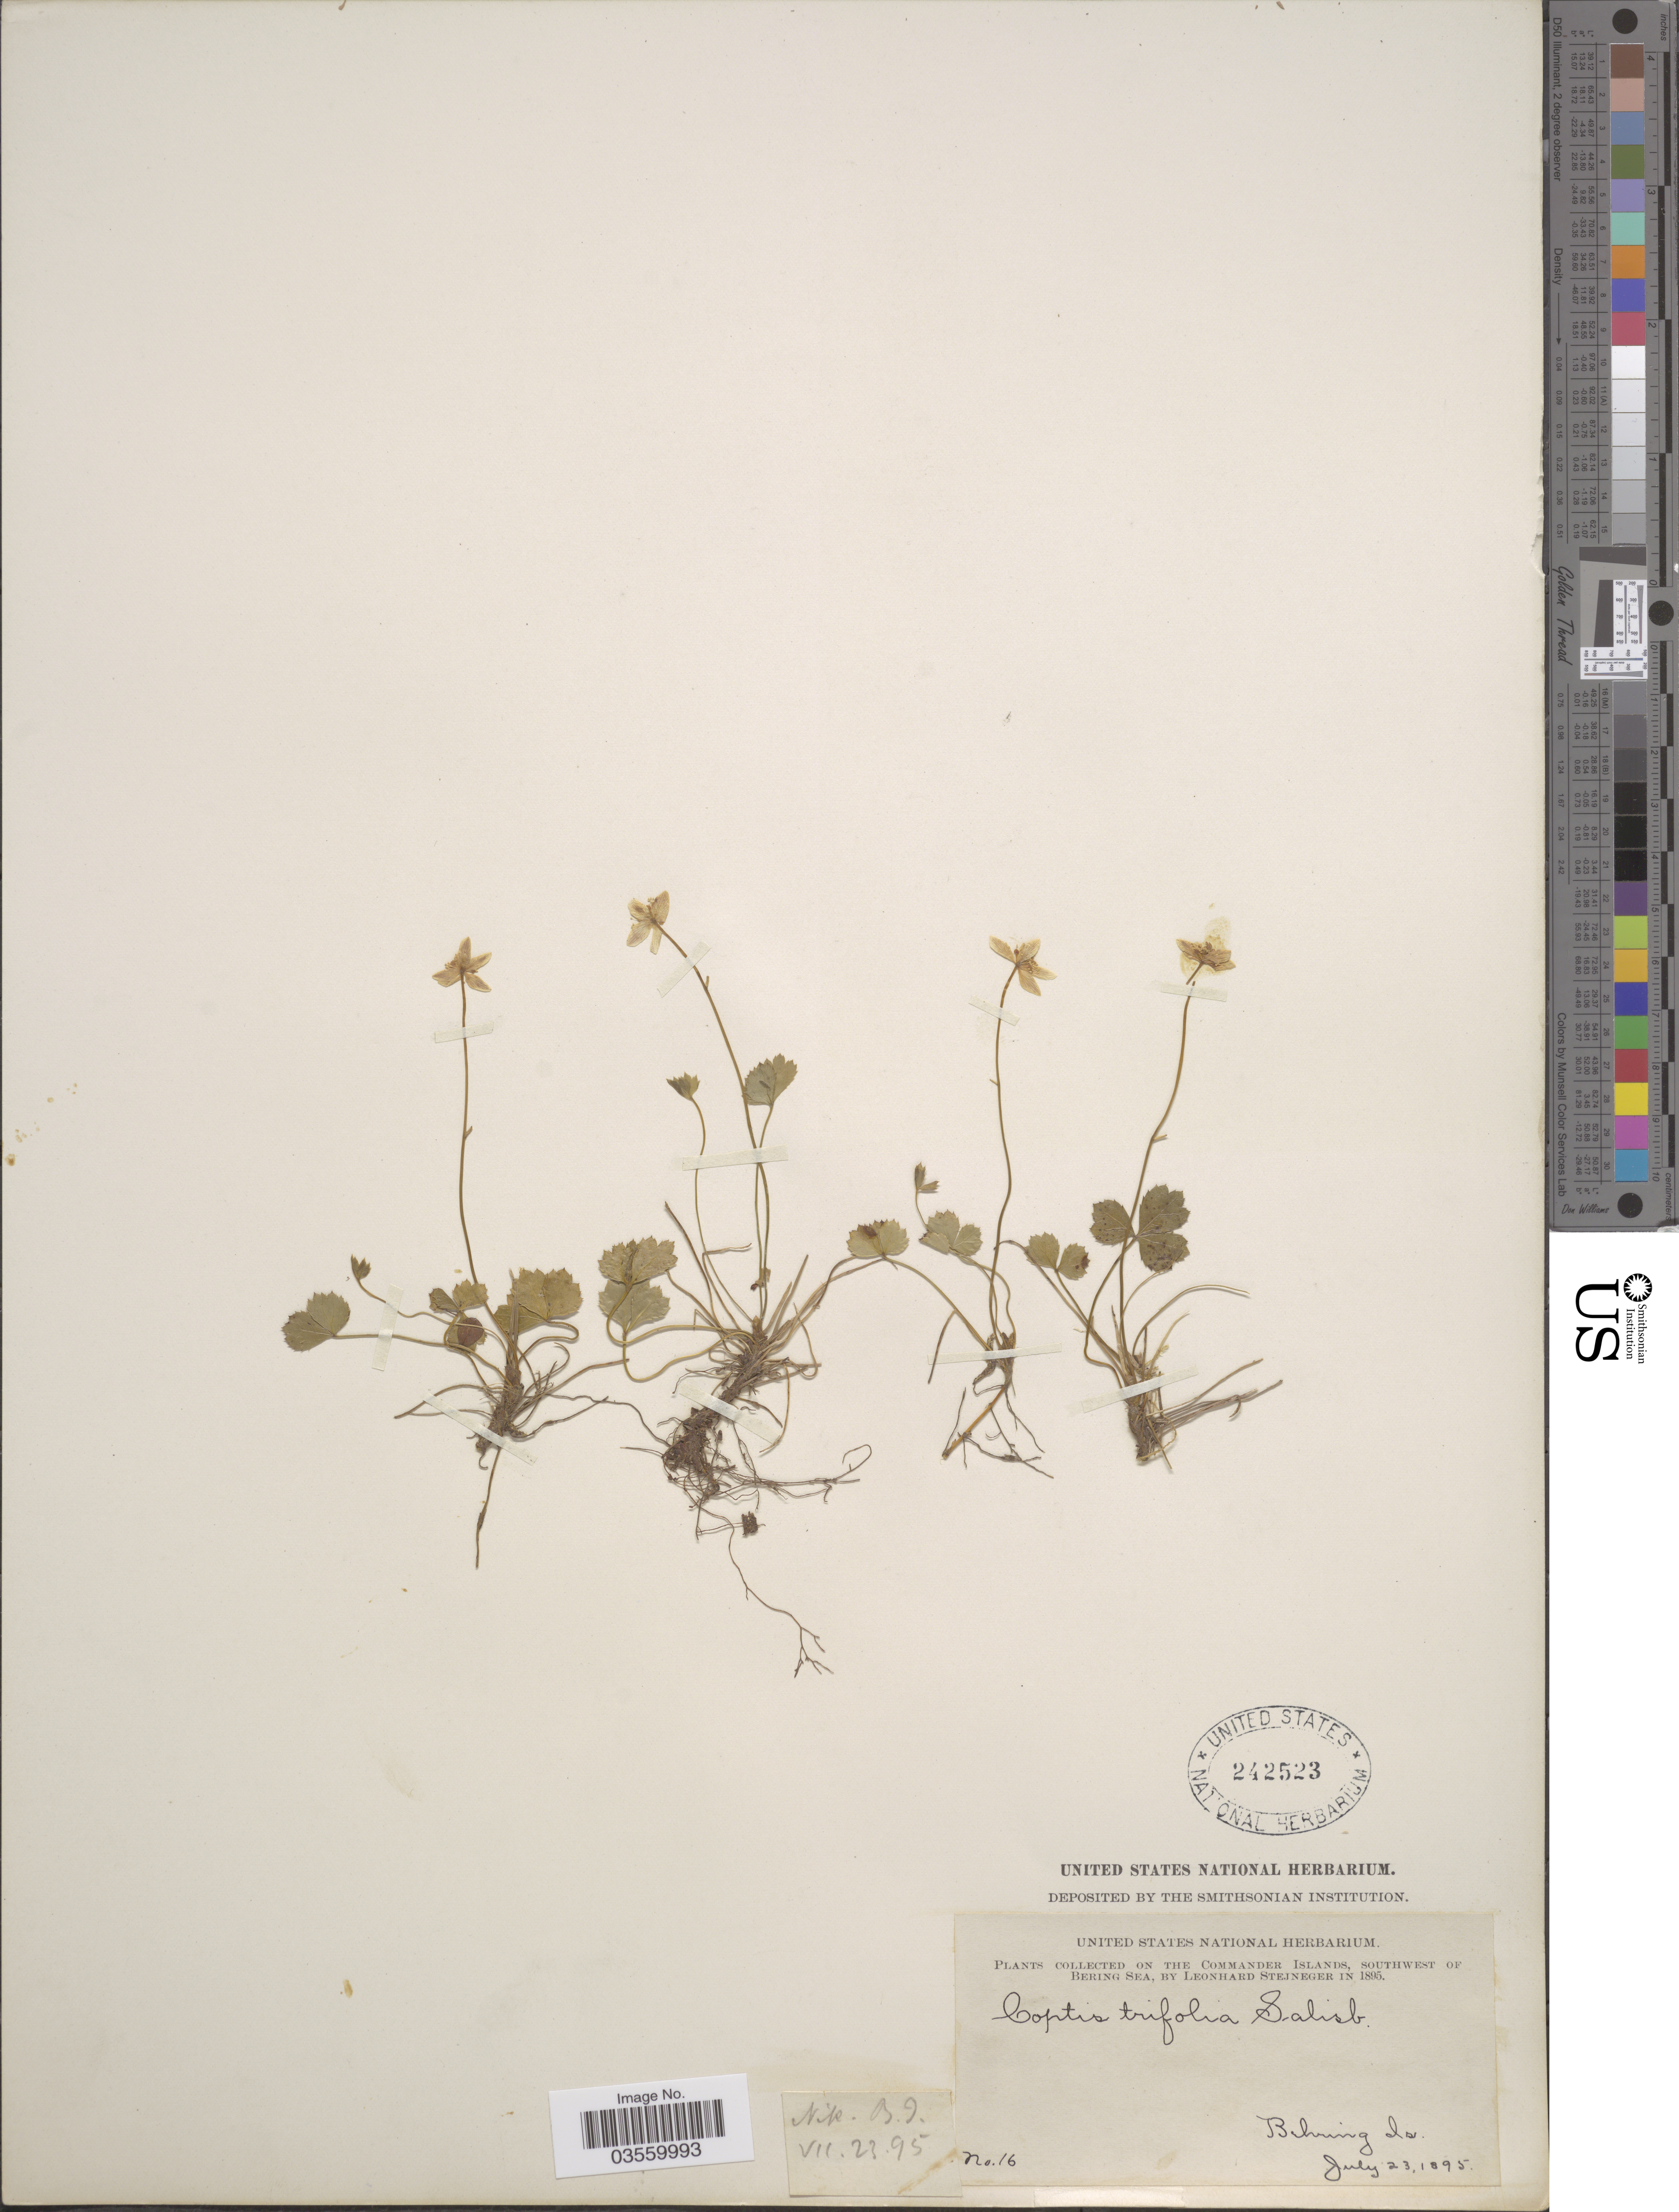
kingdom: Plantae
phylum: Tracheophyta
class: Magnoliopsida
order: Ranunculales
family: Ranunculaceae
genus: Coptis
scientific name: Coptis trifolia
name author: (L.) Salisb.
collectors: L. Stejneger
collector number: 16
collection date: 1895-07-23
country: United States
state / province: Alaska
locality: On the Commander Islands, southwest of Bering Sea, Behring Is.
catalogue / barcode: US 242523